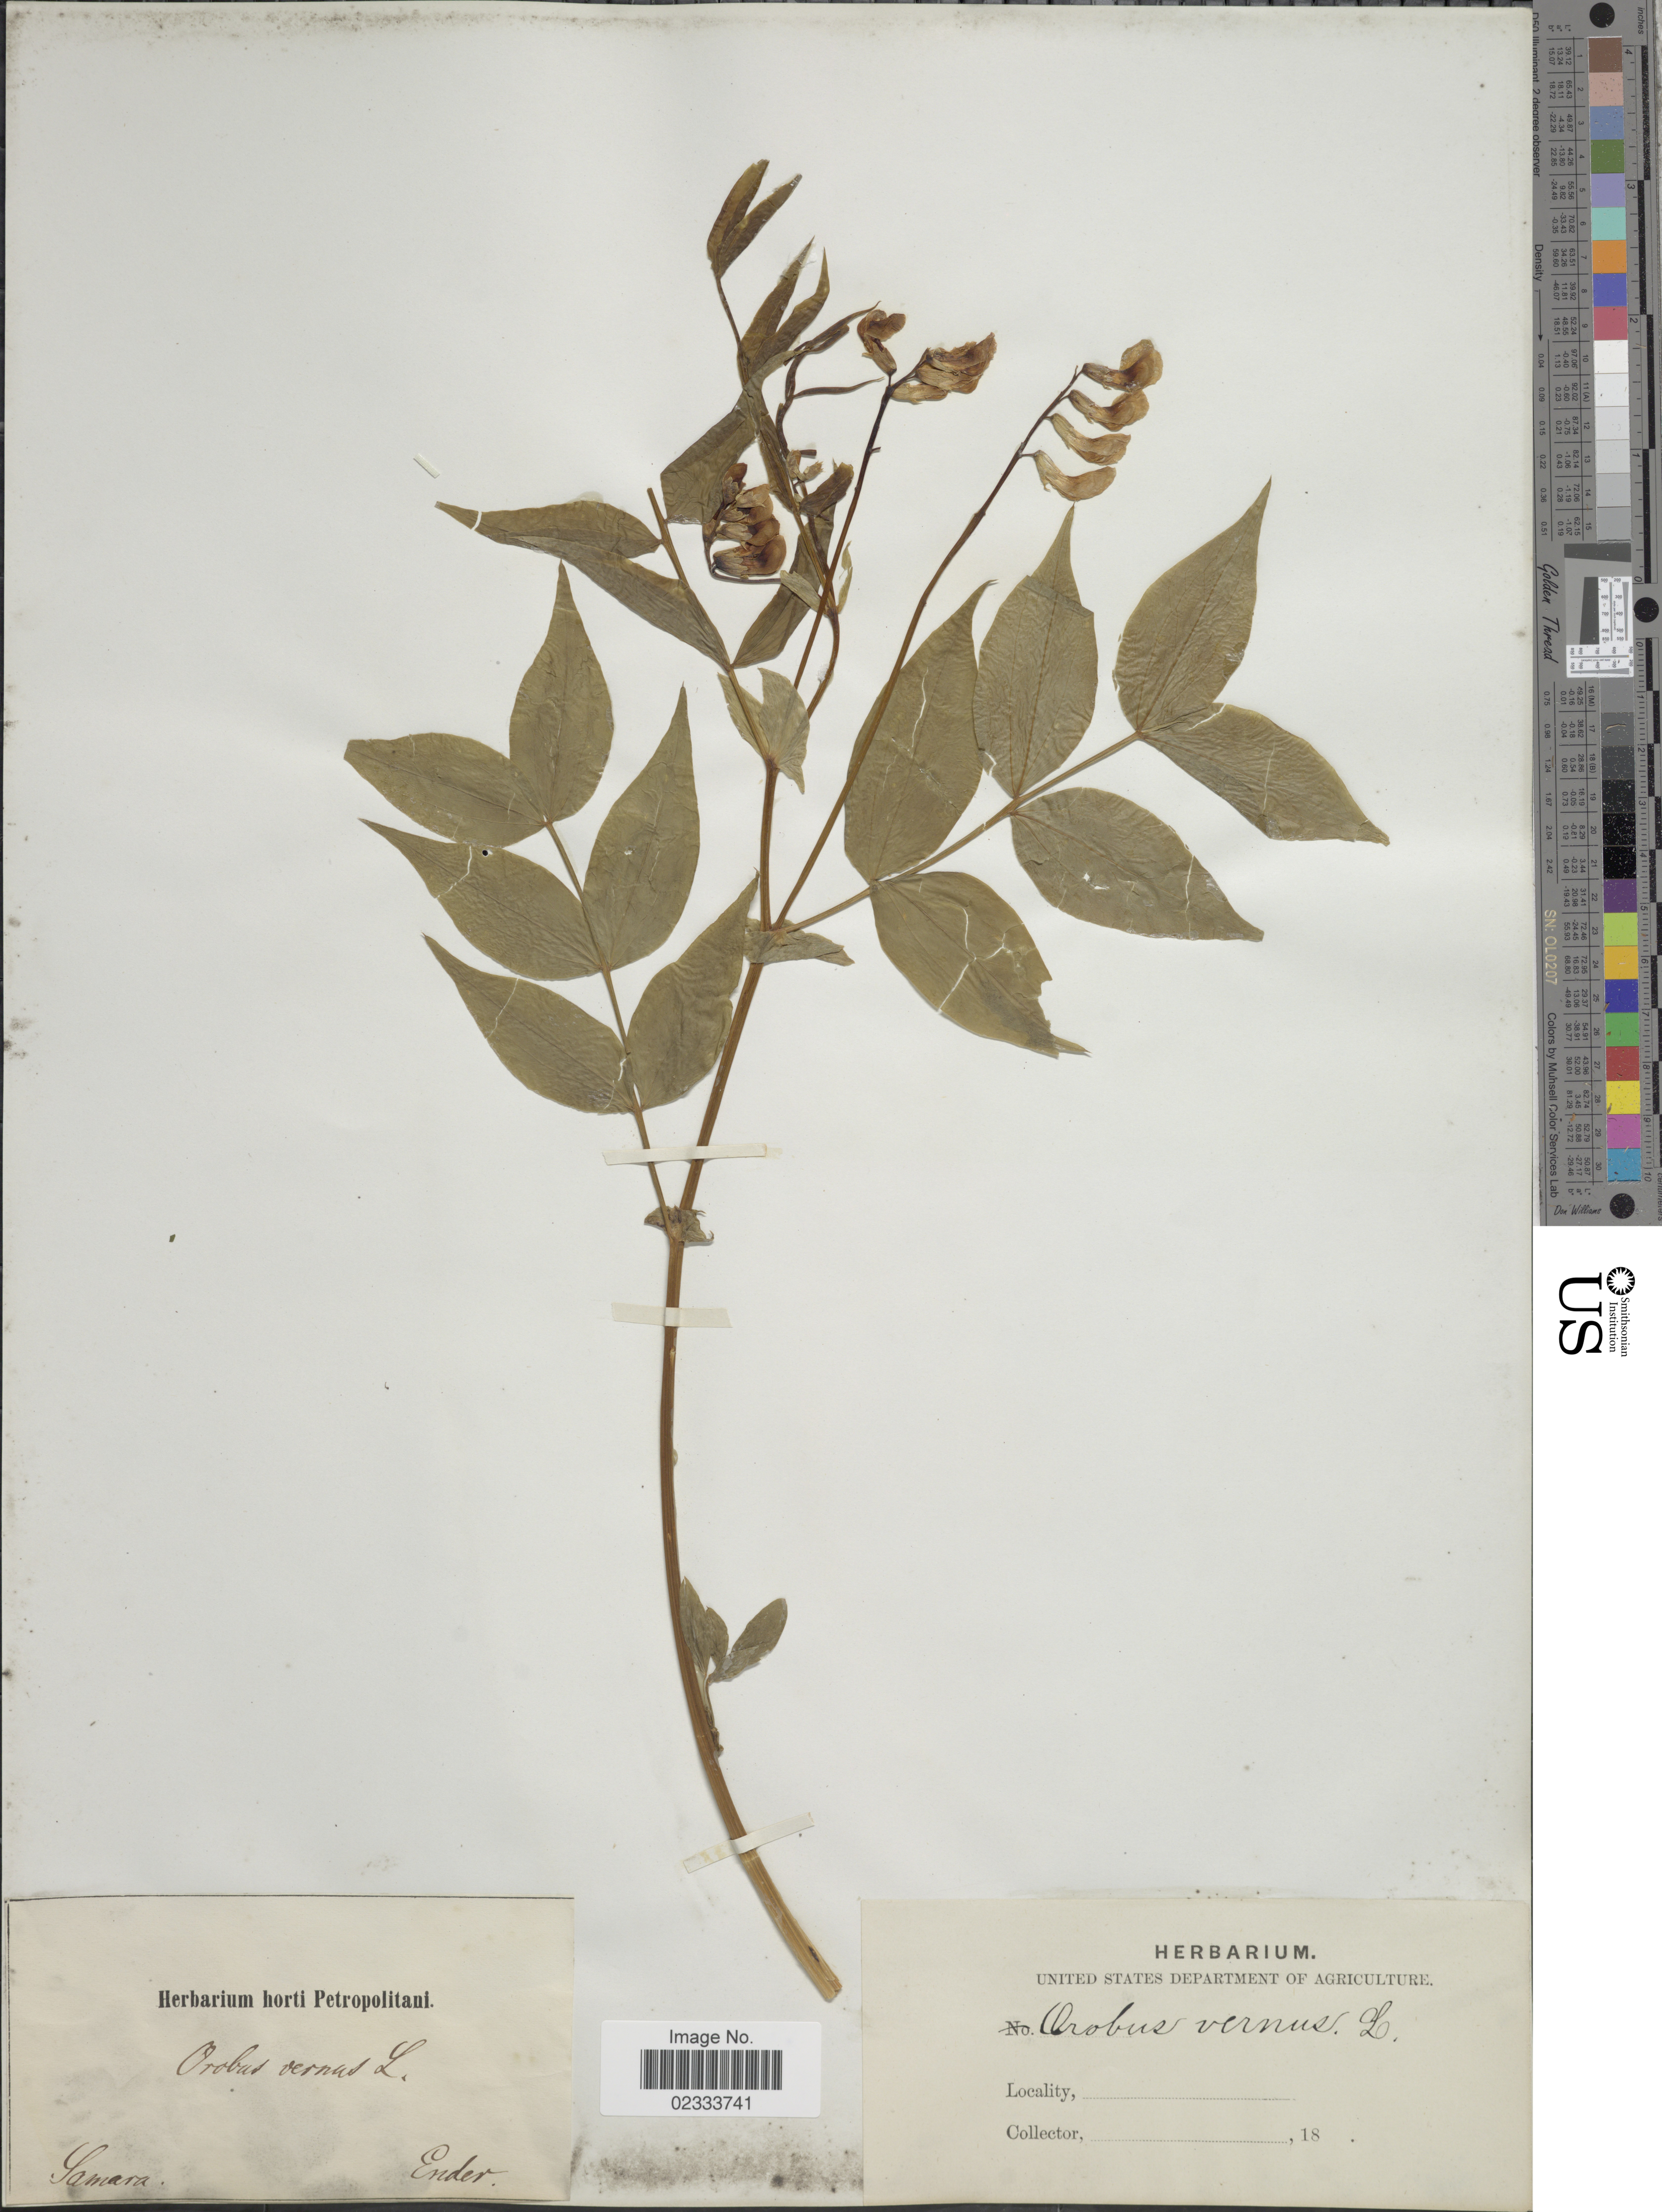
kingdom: Plantae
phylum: Tracheophyta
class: Magnoliopsida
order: Fabales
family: Fabaceae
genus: Lathyrus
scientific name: Lathyrus vernus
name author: (L.) Bernh.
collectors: Ender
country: Russian Federation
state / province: Samara